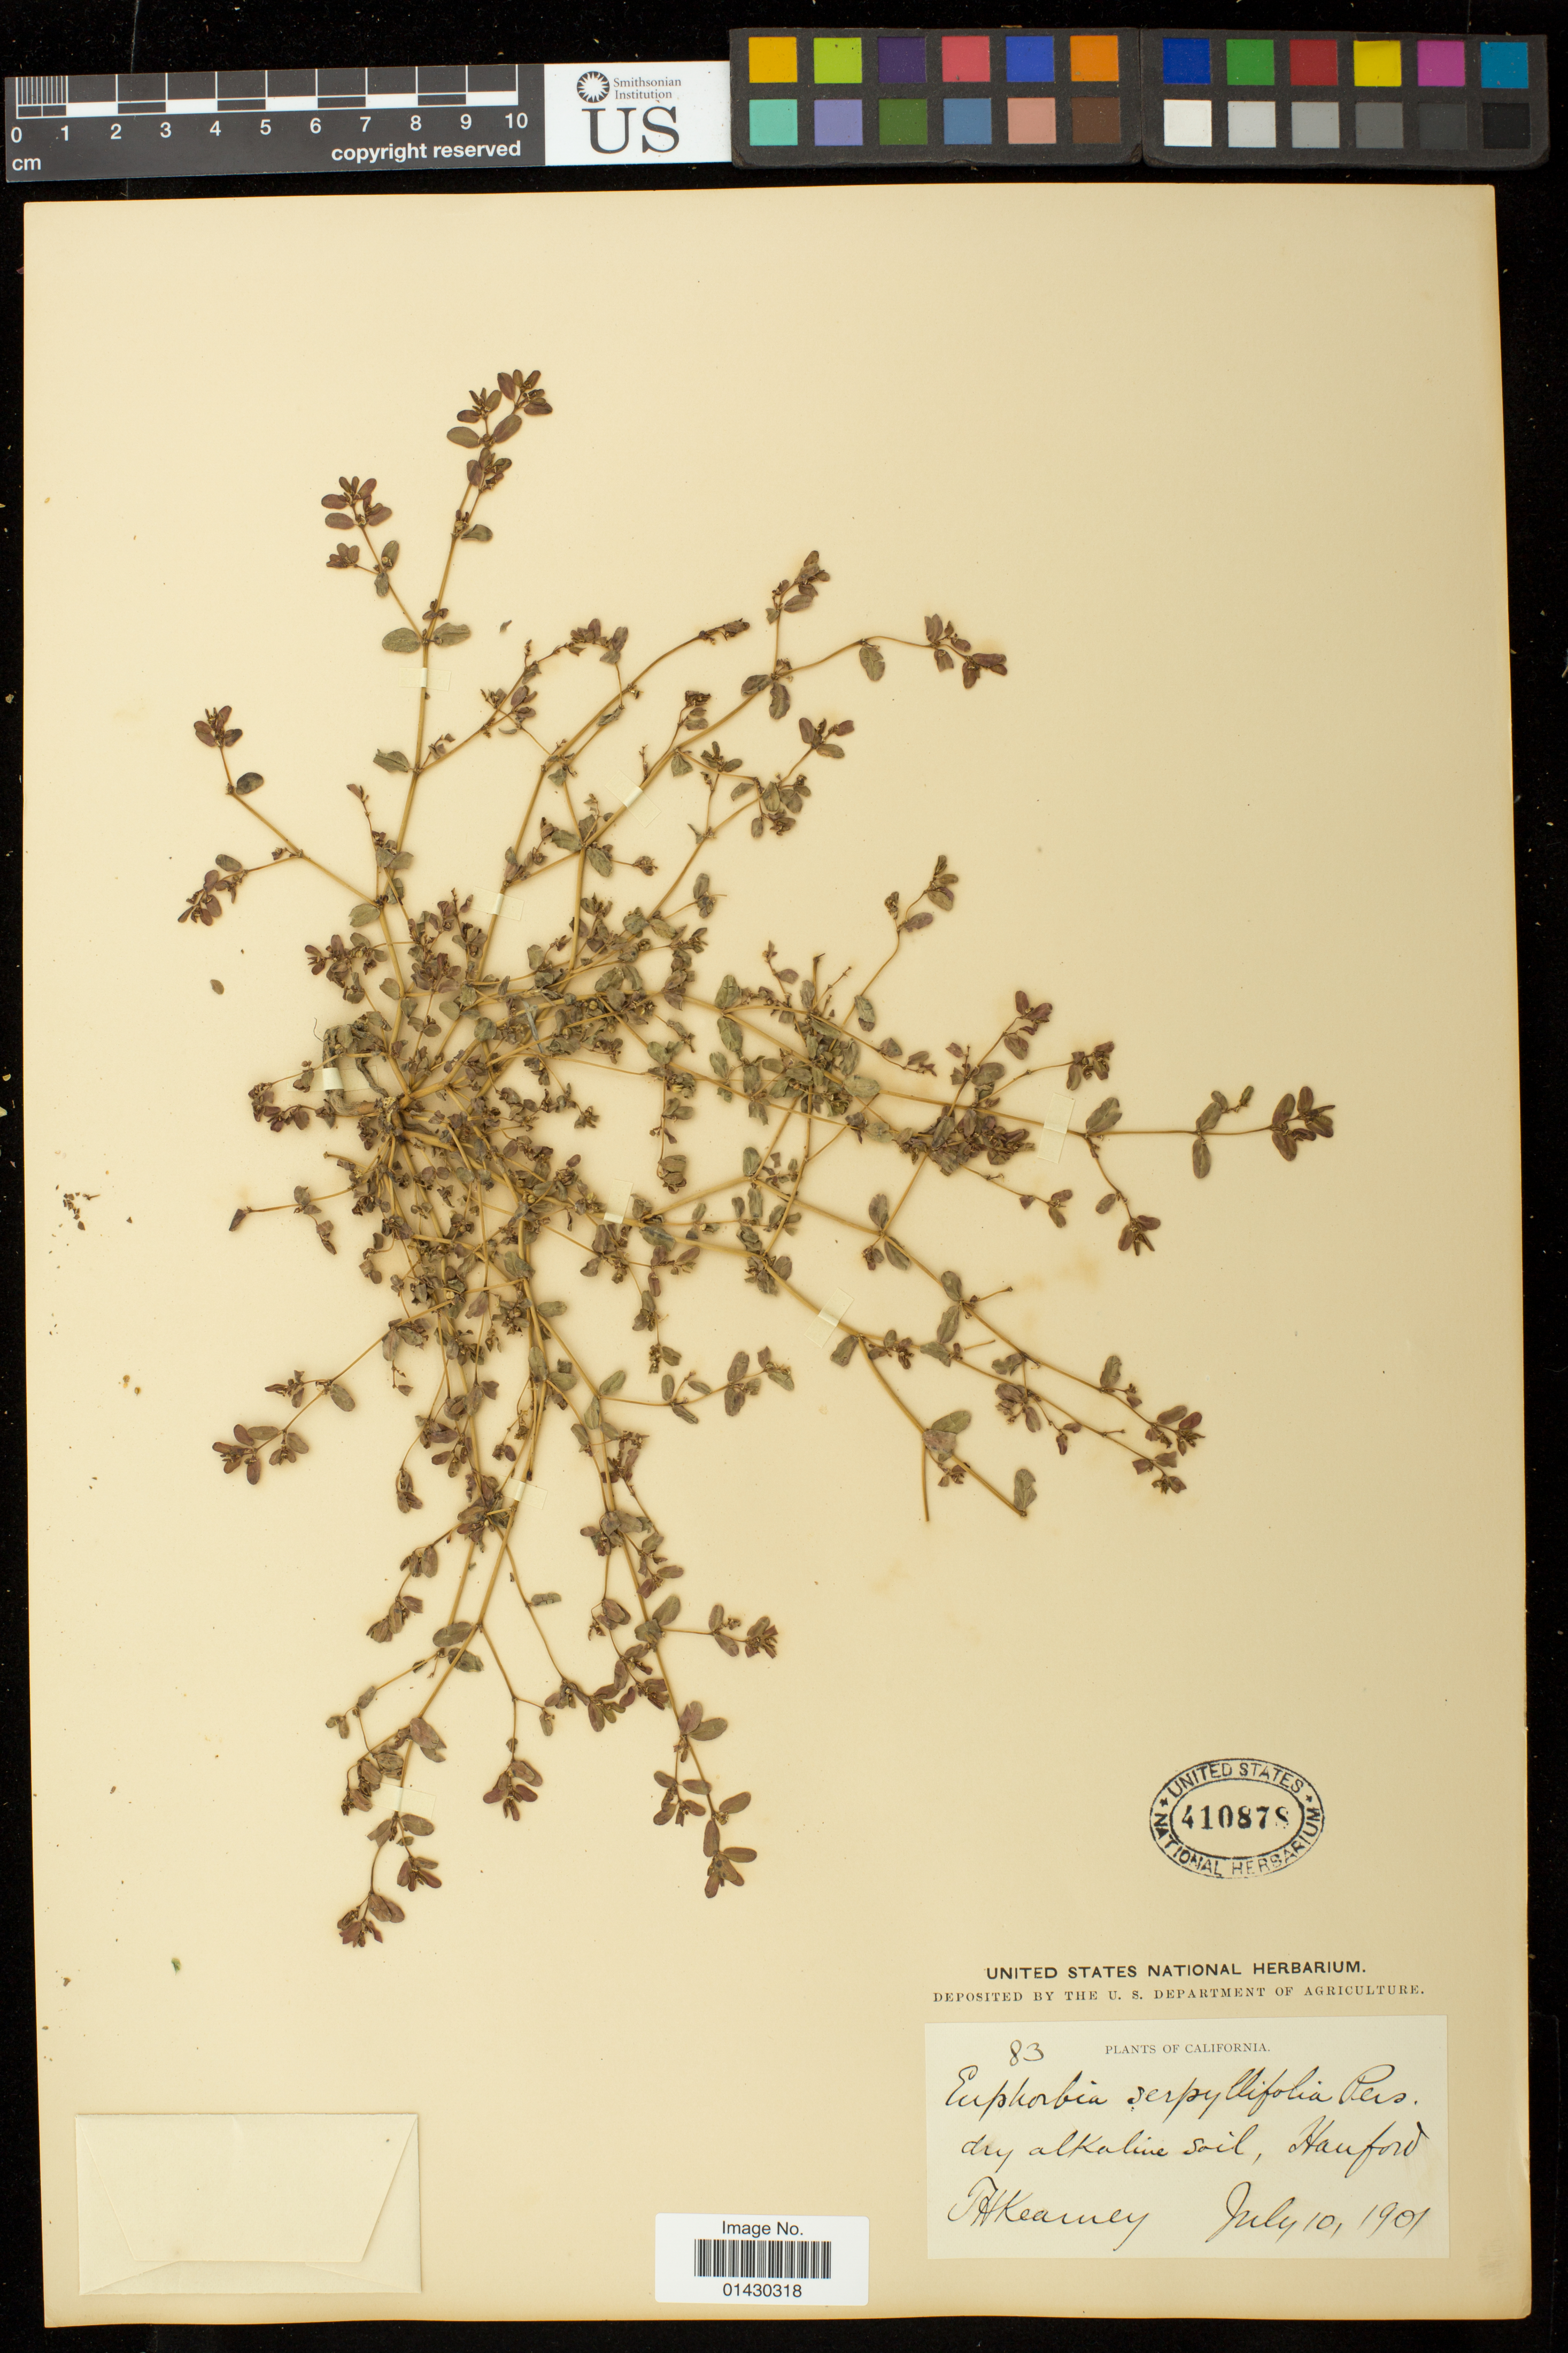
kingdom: Plantae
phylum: Tracheophyta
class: Magnoliopsida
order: Malpighiales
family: Euphorbiaceae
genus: Euphorbia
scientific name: Euphorbia serpillifolia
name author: Pers.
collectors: T. H. Kearney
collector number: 83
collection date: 1901-07-10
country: United States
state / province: California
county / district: Kings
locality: Hanford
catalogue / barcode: US 410878